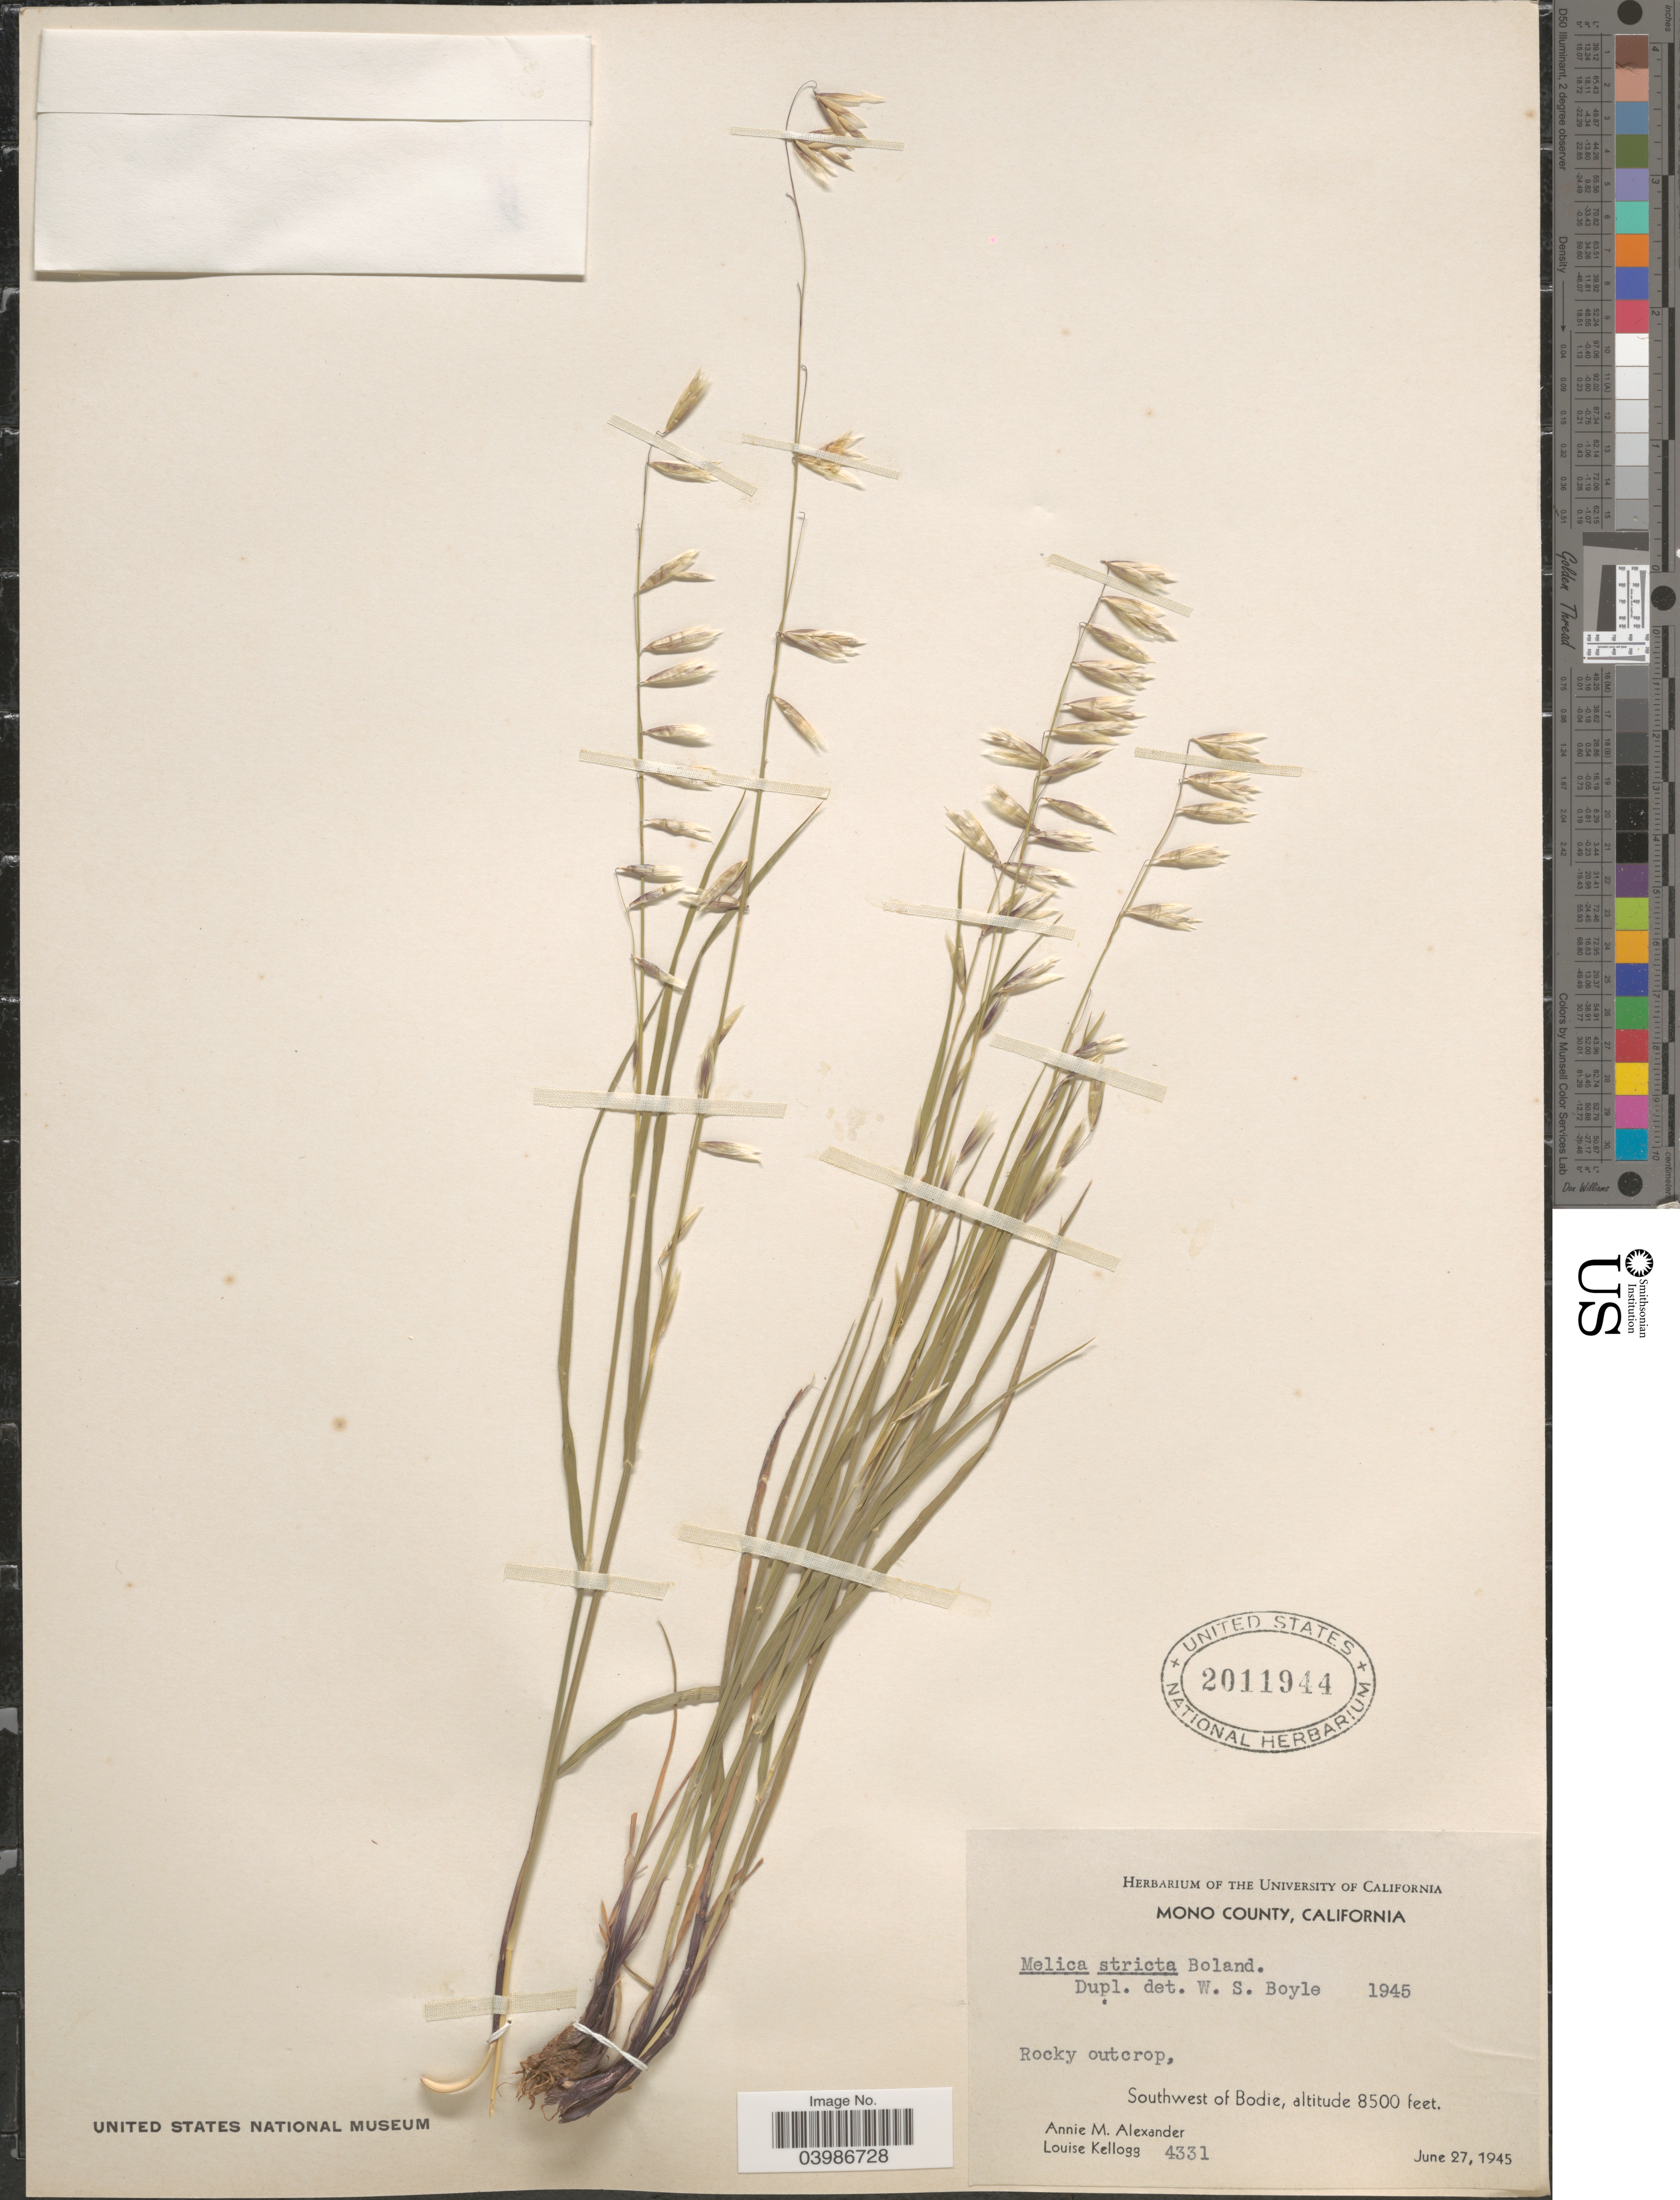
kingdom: Plantae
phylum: Tracheophyta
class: Liliopsida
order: Poales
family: Poaceae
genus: Melica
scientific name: Melica stricta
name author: Bol.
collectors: A. M. Alexander & L. Kellogg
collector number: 4331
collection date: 1945-06-27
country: United States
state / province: California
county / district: Mono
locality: Mono County. Southwest of Bodie.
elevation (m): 2591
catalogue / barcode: US 2011944